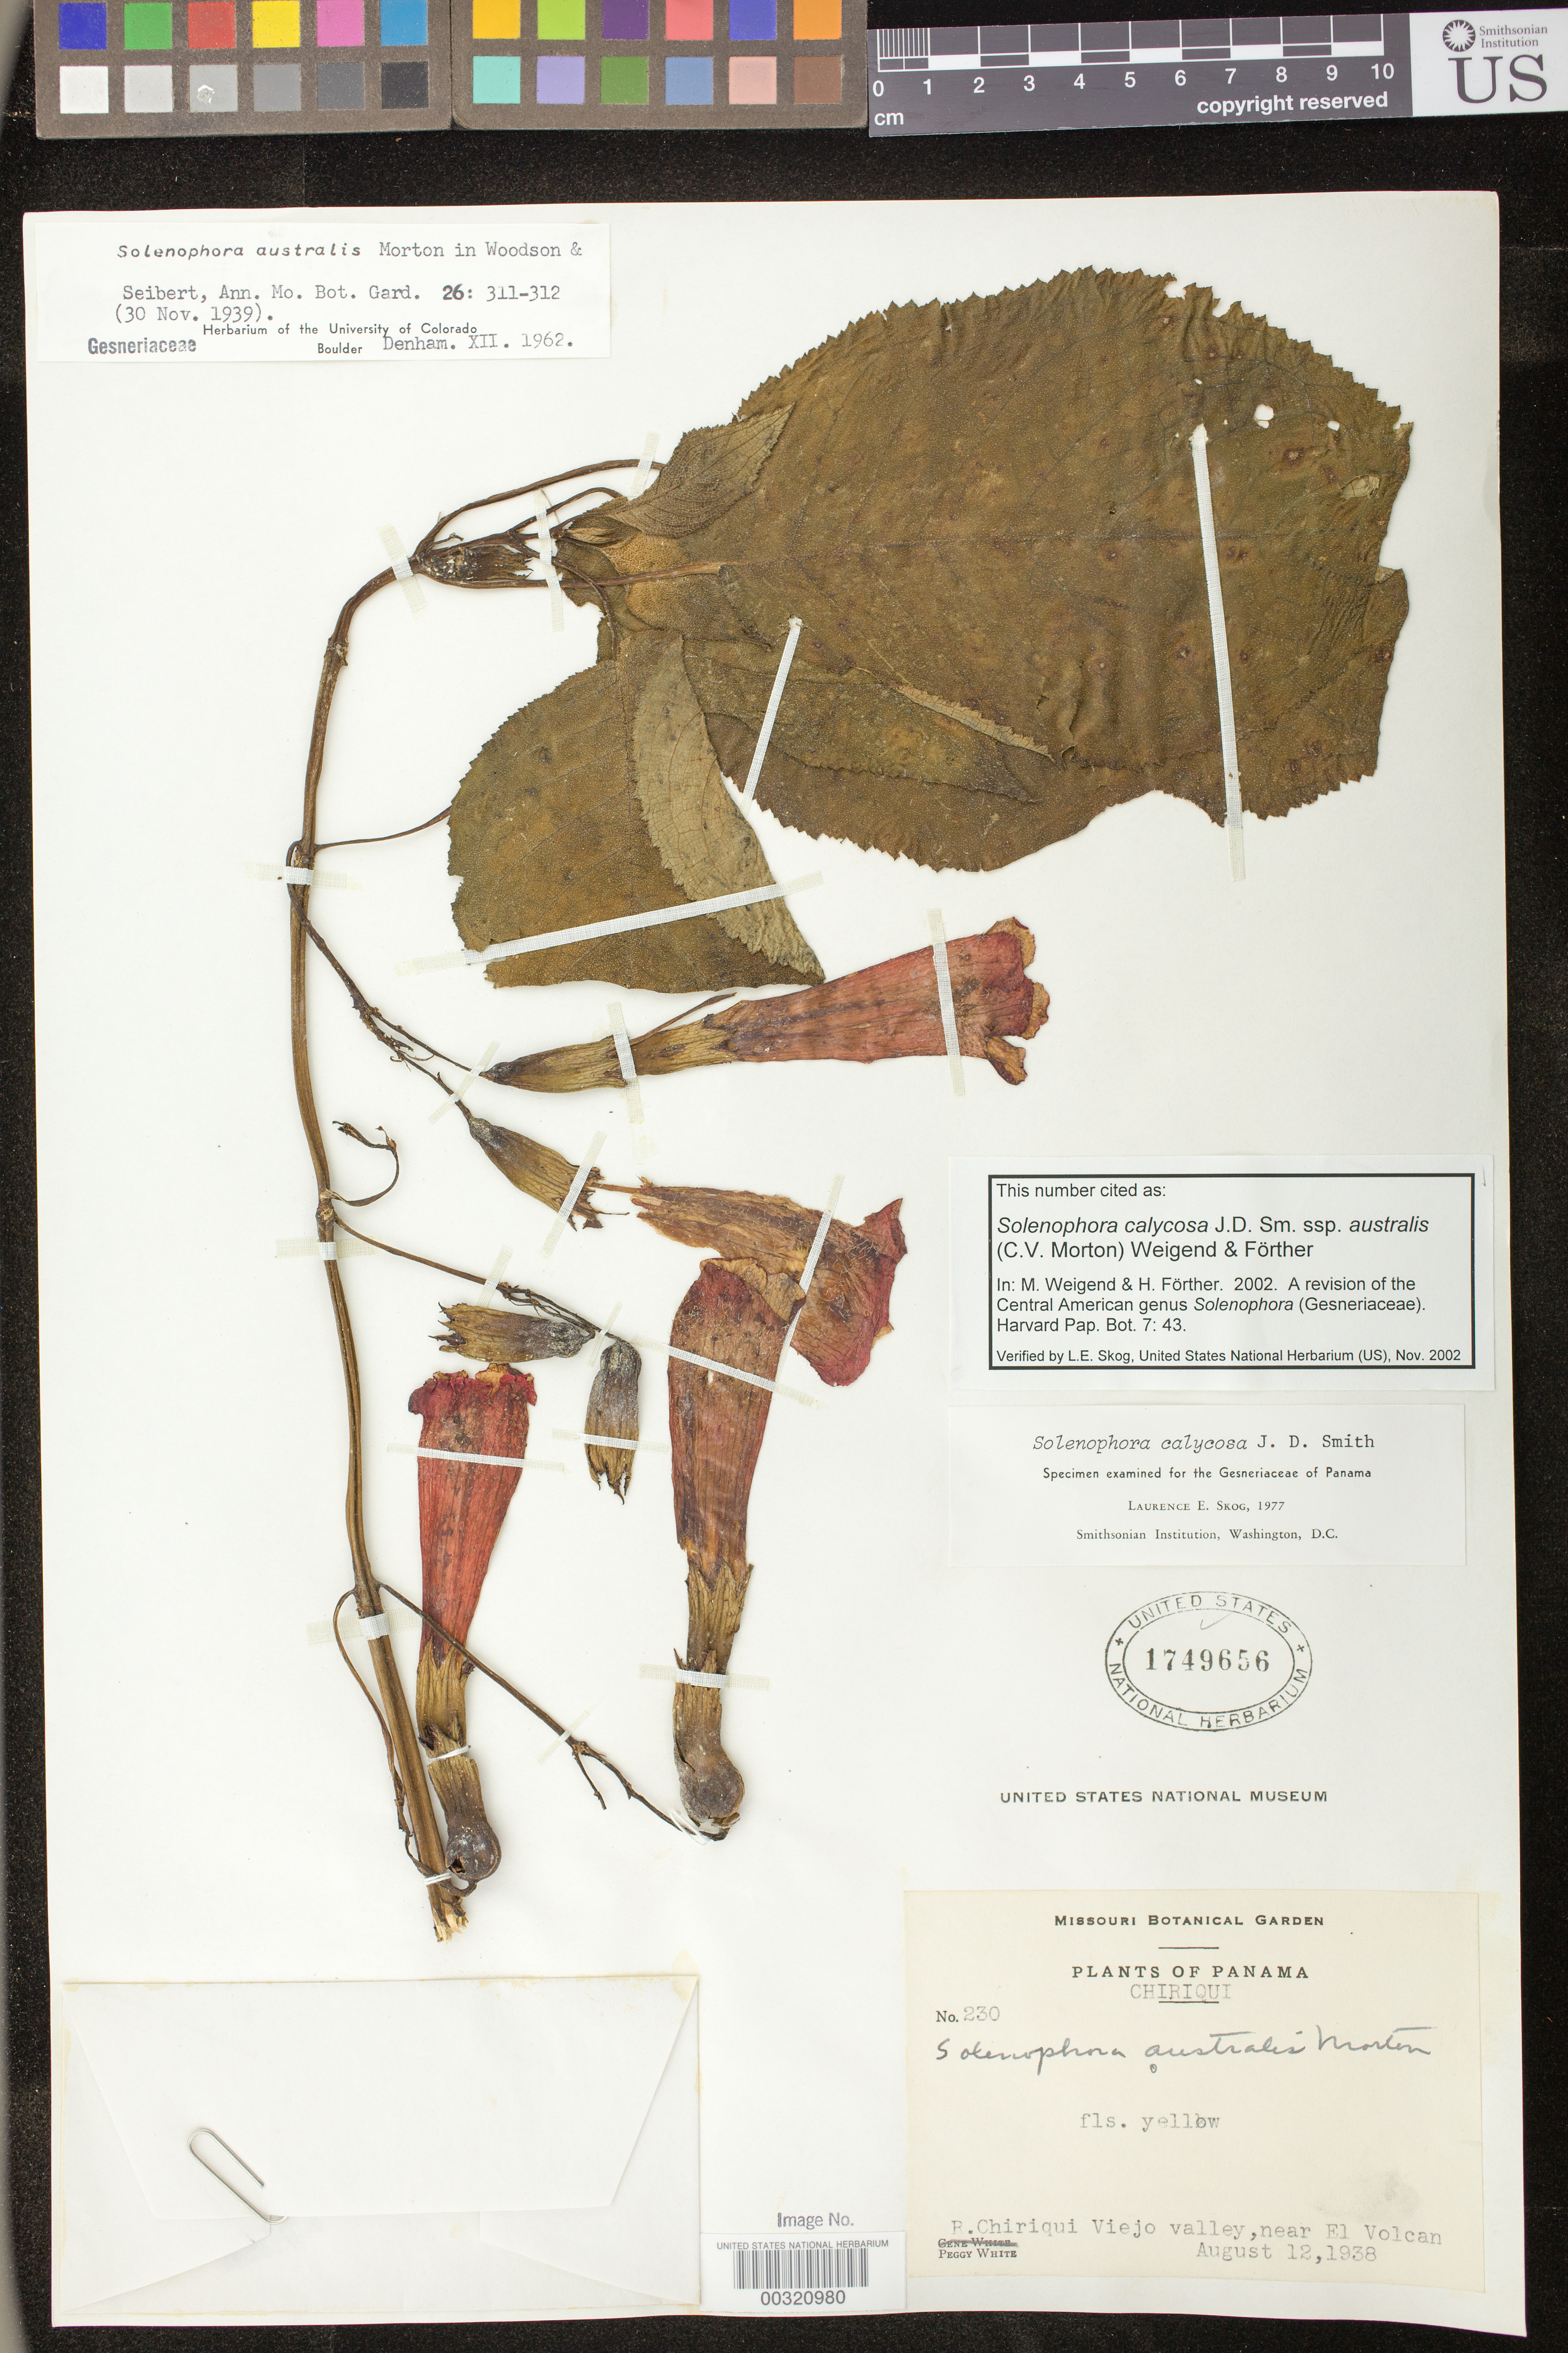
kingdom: Plantae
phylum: Tracheophyta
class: Magnoliopsida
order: Lamiales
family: Gesneriaceae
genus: Solenophora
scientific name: Solenophora calycosa subsp. australis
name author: (C.V. Morton) Weigend & Förther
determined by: Weigend; Förther, Harald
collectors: P. White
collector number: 230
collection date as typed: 12 Aug 1938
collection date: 1938-08-12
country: Panama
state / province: Chiriquí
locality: R. Chiriqui Viejo valley, near El Volcan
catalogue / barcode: US 1749656